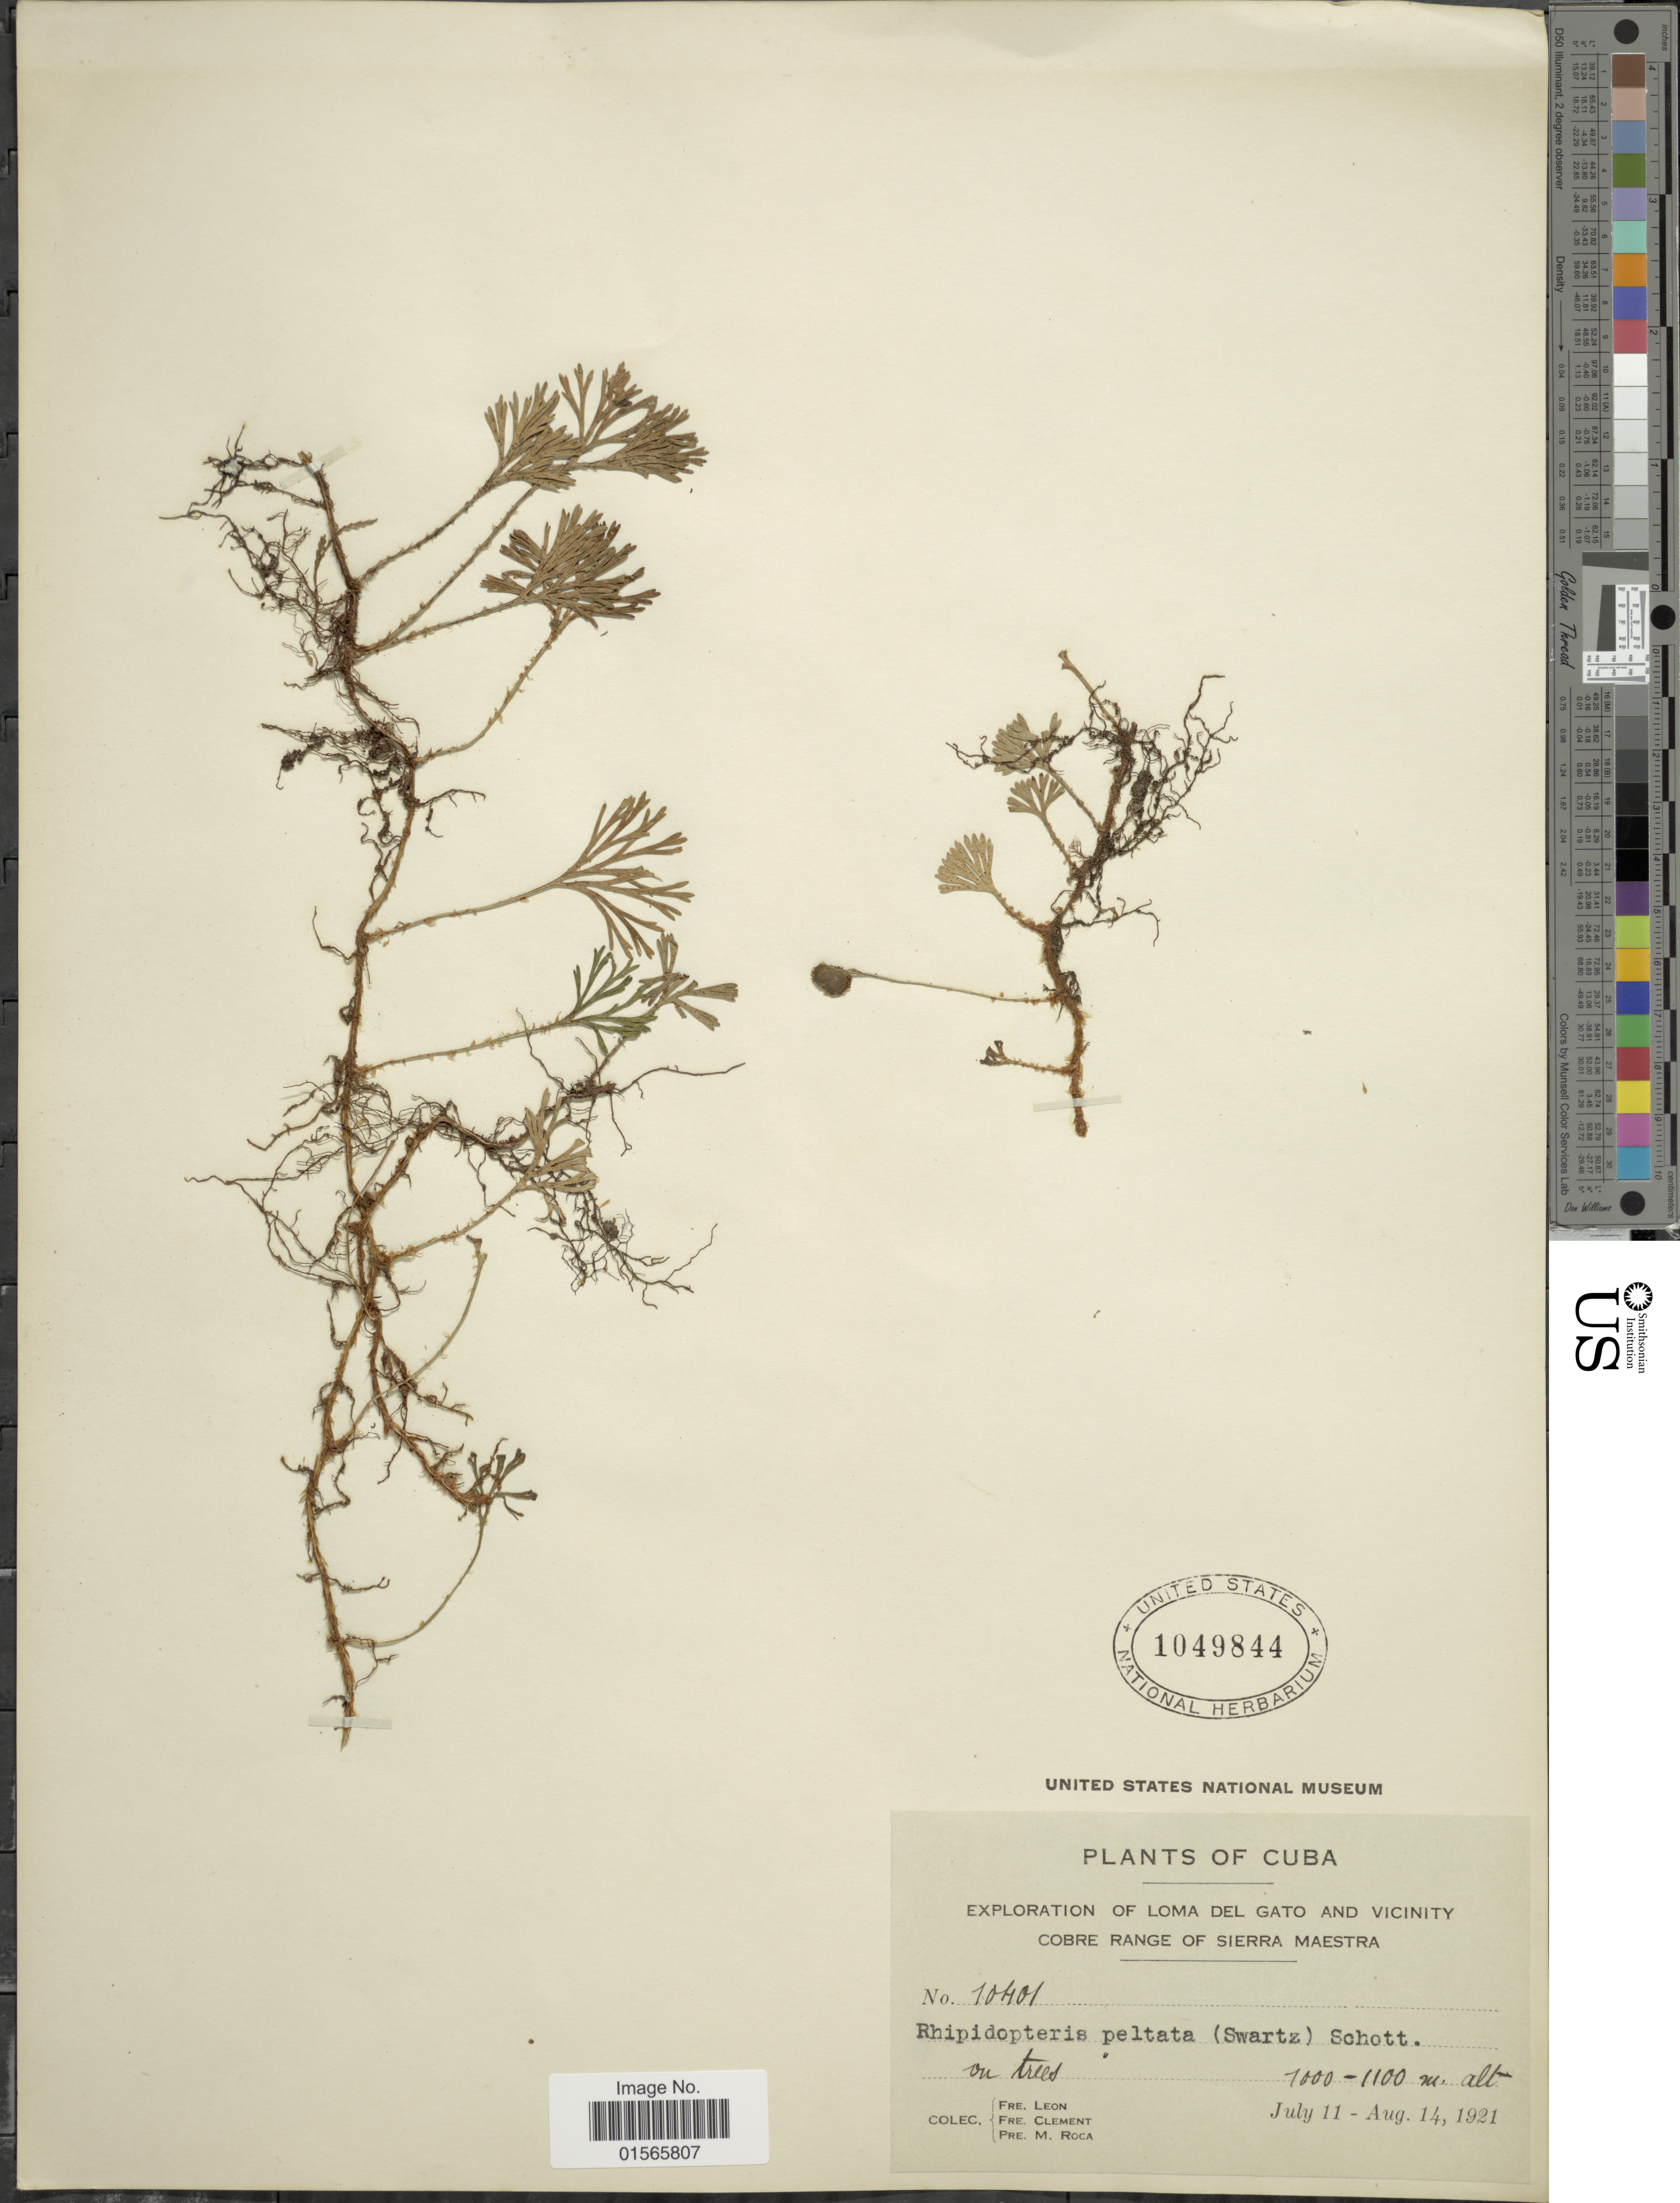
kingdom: Plantae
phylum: Tracheophyta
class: Polypodiopsida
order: Polypodiales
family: Dryopteridaceae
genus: Elaphoglossum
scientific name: Elaphoglossum peltatum f. peltatum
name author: (Sw.) Urb.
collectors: Bro. León, B. Clement & P. Roca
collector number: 10401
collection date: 1921-07-11/1921-08-14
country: Cuba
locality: Loma del Gato and vicinity Cobre Range of Sierra Maestra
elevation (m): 1000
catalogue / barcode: US 1049844